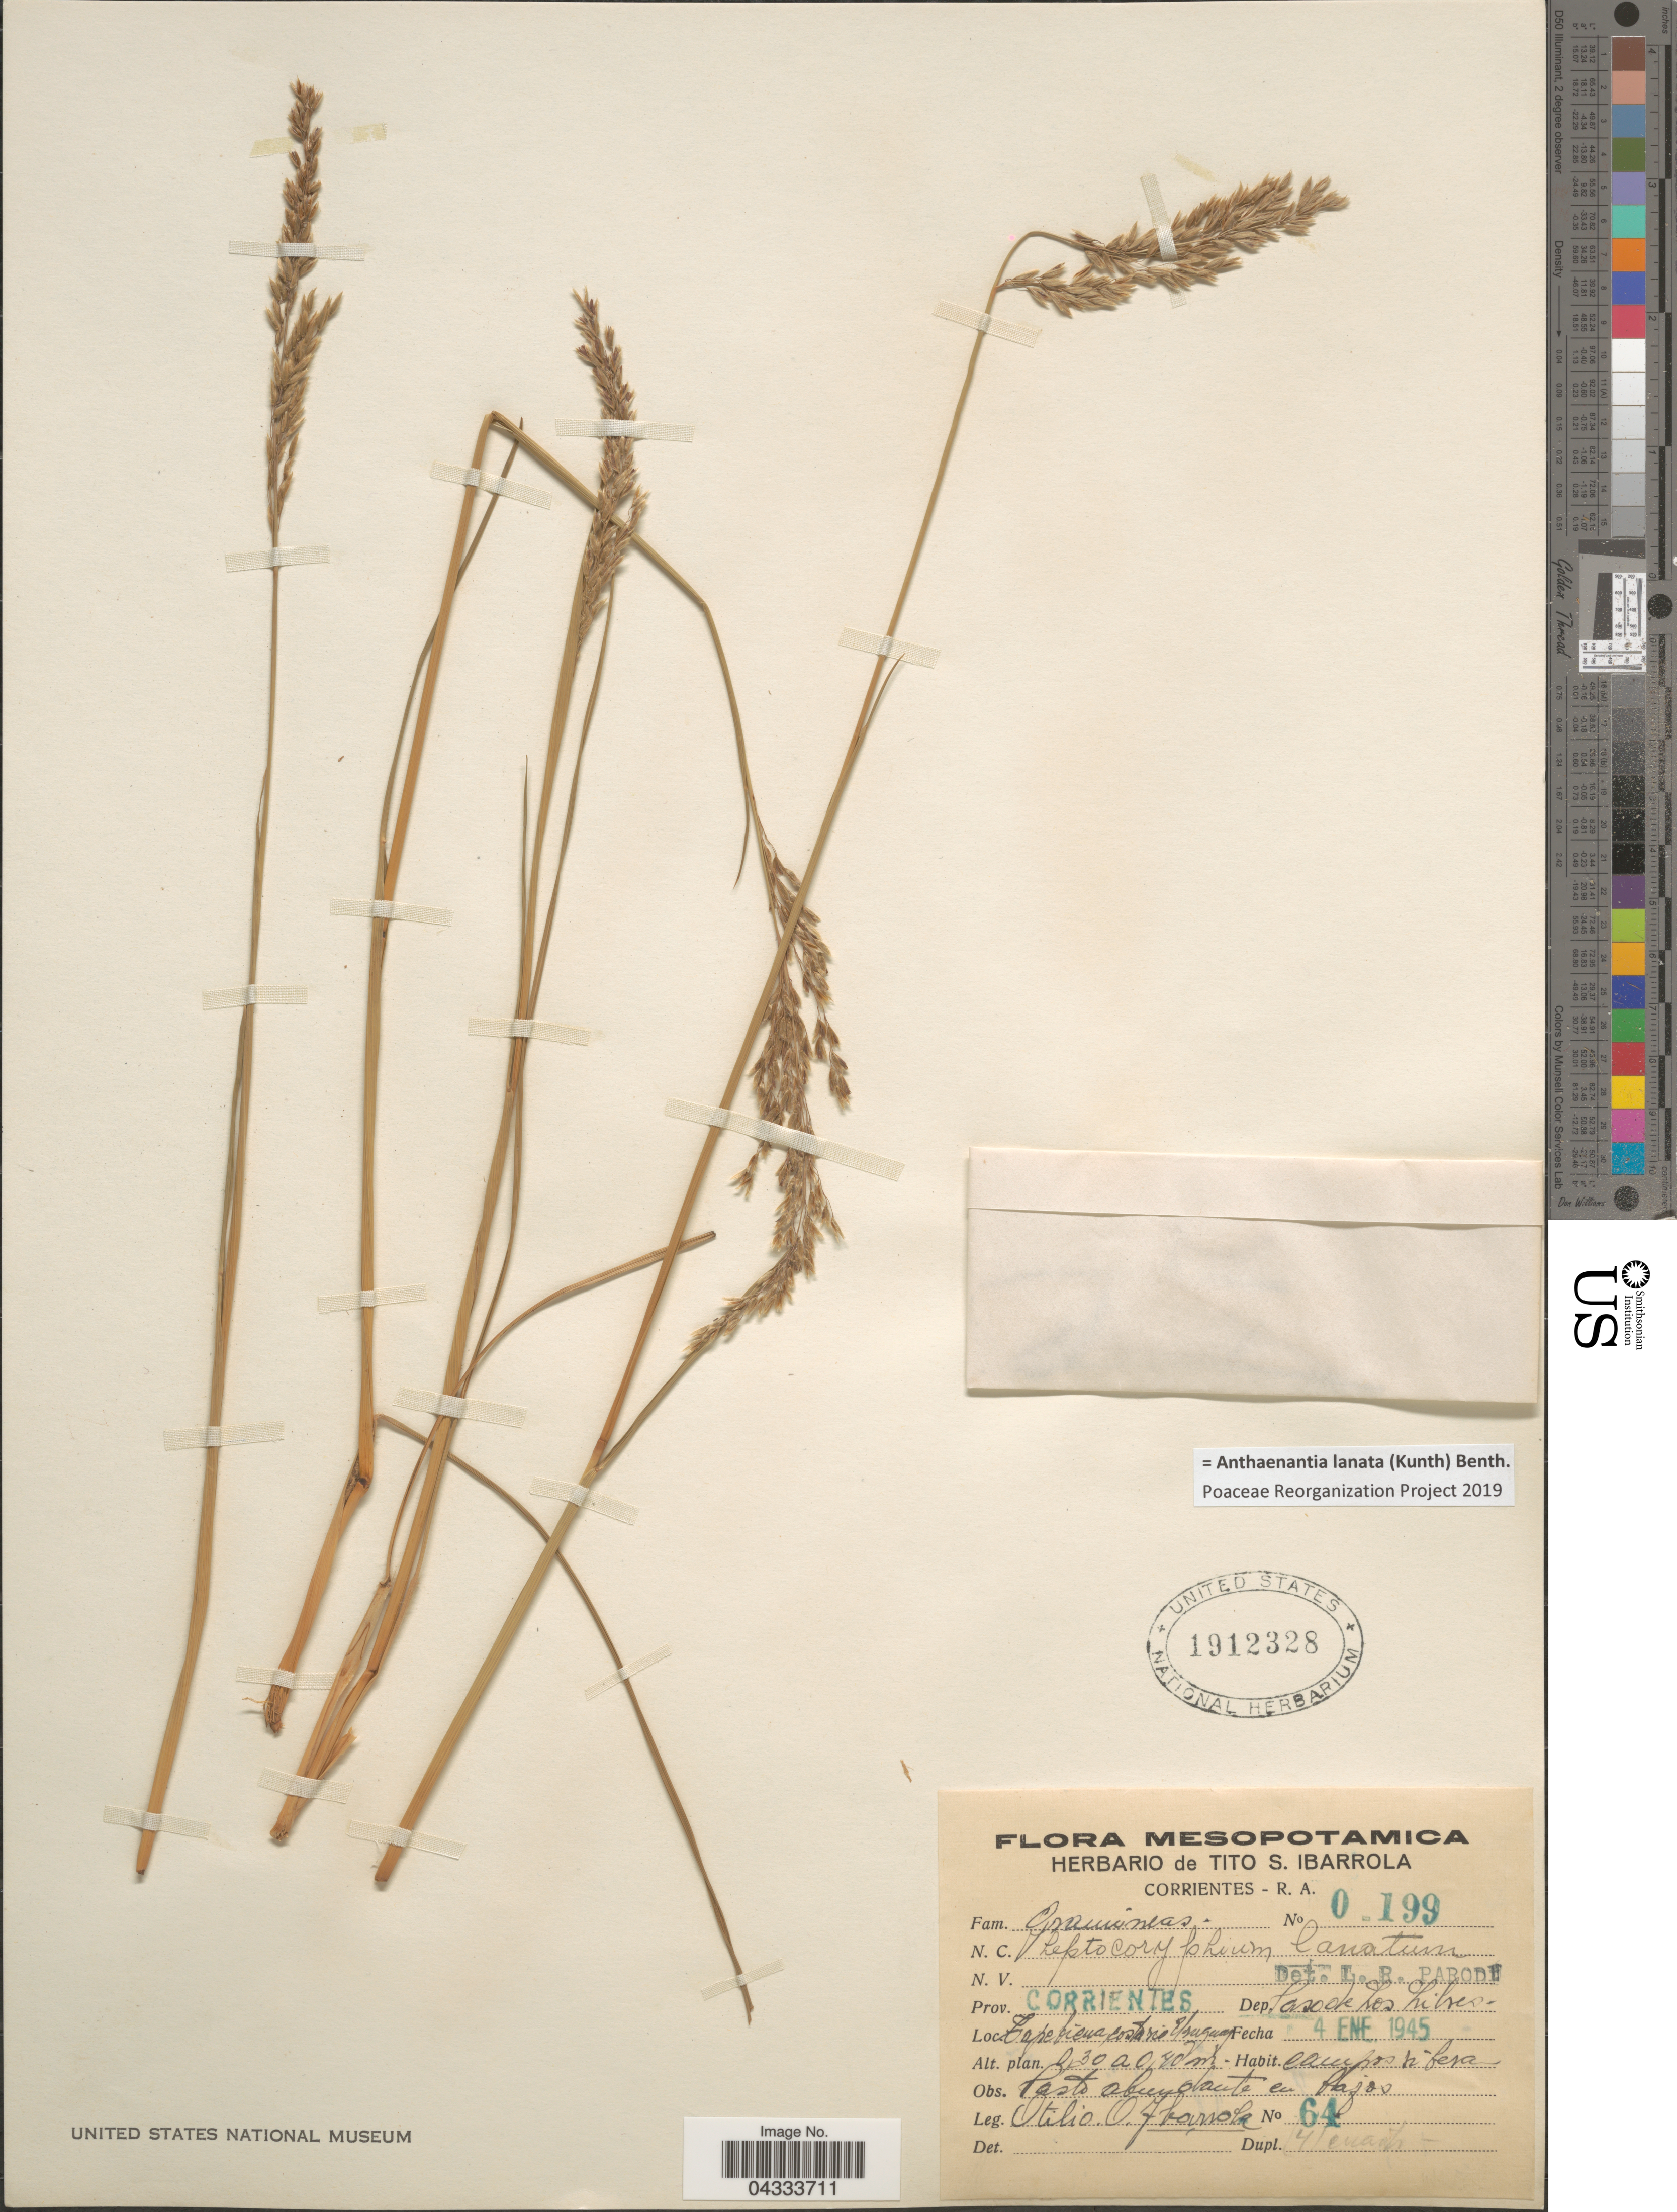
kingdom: Plantae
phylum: Tracheophyta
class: Liliopsida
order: Poales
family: Poaceae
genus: Anthaenantia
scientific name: Anthaenantia lanata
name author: (Kunth) Benth.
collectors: O. Ibarrola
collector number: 64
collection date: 1945-01-04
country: Argentina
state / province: Corrientes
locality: Mesopotamica. Dep. Paso de Los Libres. Capebiena costa rio Uruguay.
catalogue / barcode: US 1912328